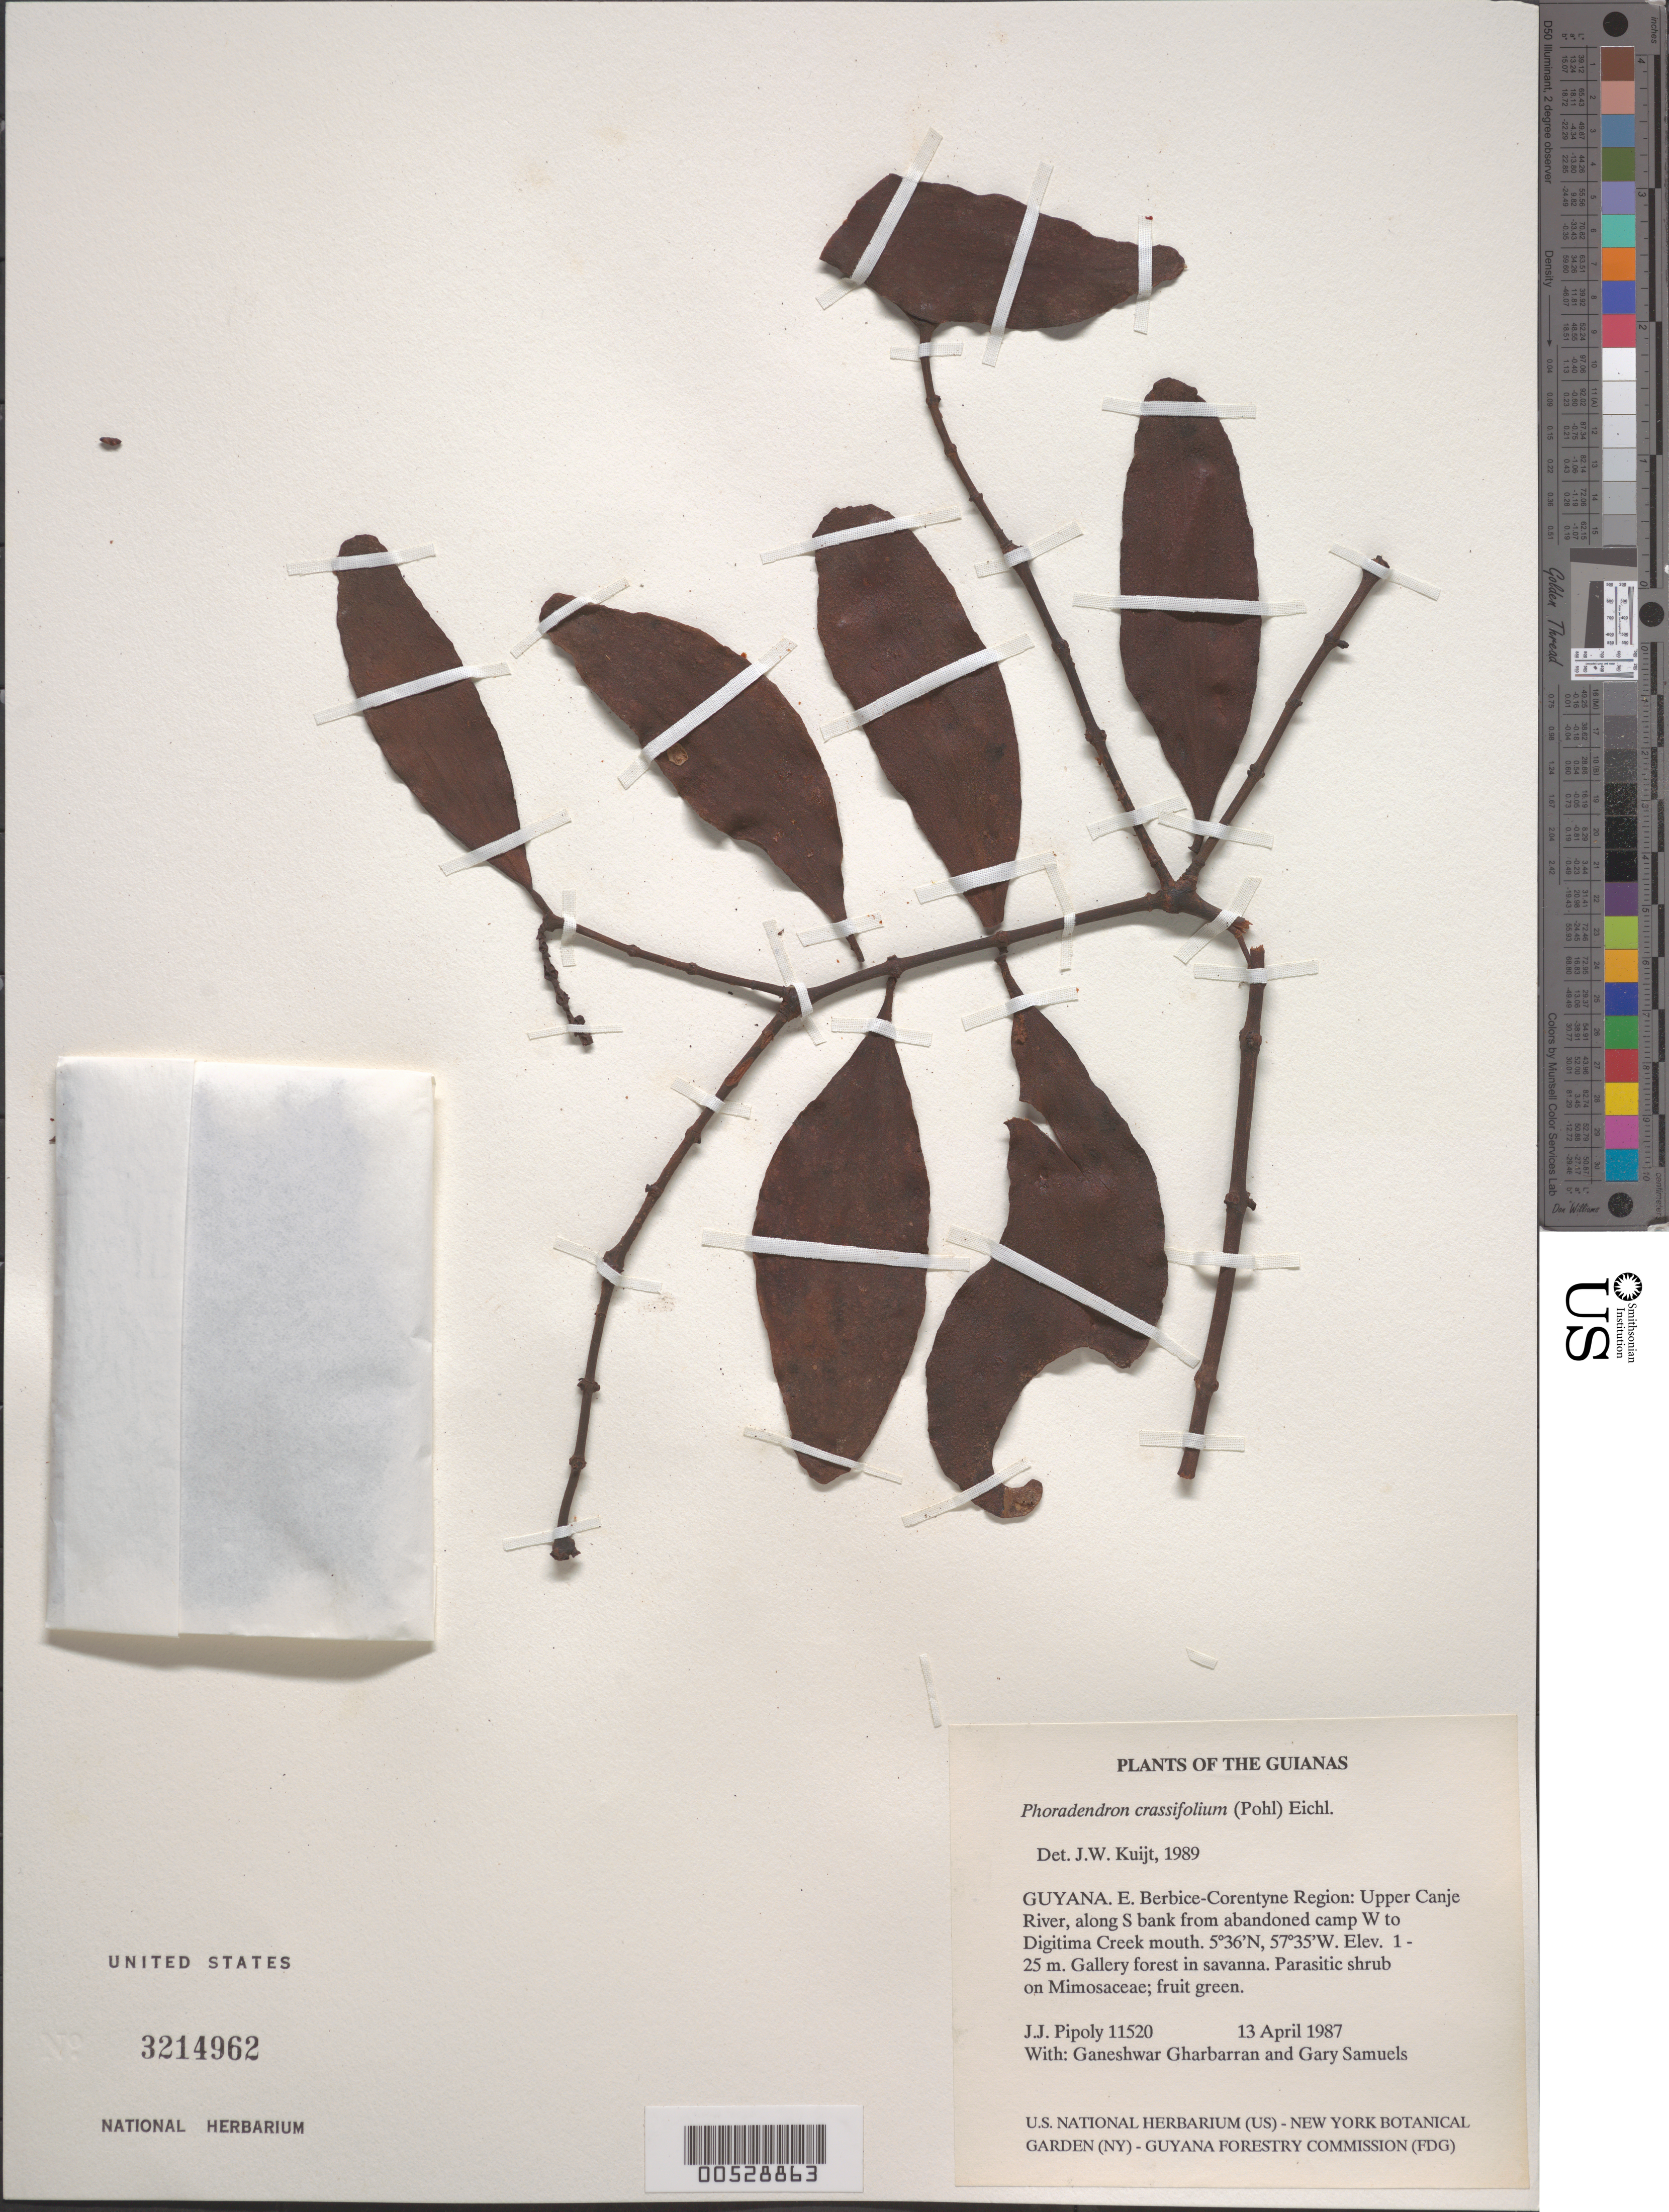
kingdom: Plantae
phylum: Tracheophyta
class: Magnoliopsida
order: Santalales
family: Viscaceae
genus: Phoradendron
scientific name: Phoradendron crassifolium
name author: (Pohl ex DC.) Eichler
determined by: Kuijt, Job, (CANADA)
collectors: J. J. Pipoly, G. Gharbarran & G. Samuels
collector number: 11520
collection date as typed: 13 April 1987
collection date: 1987-04-13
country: Guyana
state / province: E. Berbice-Corentyne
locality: Upper Canje River, S bank from abandoned Amerindian logging camp W to Digitima Cr. mouth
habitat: Gallery forest in savanna; Eperua and Parinari dominants, most plants covered with small, black, stinging ants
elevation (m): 1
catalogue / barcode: US 3214962